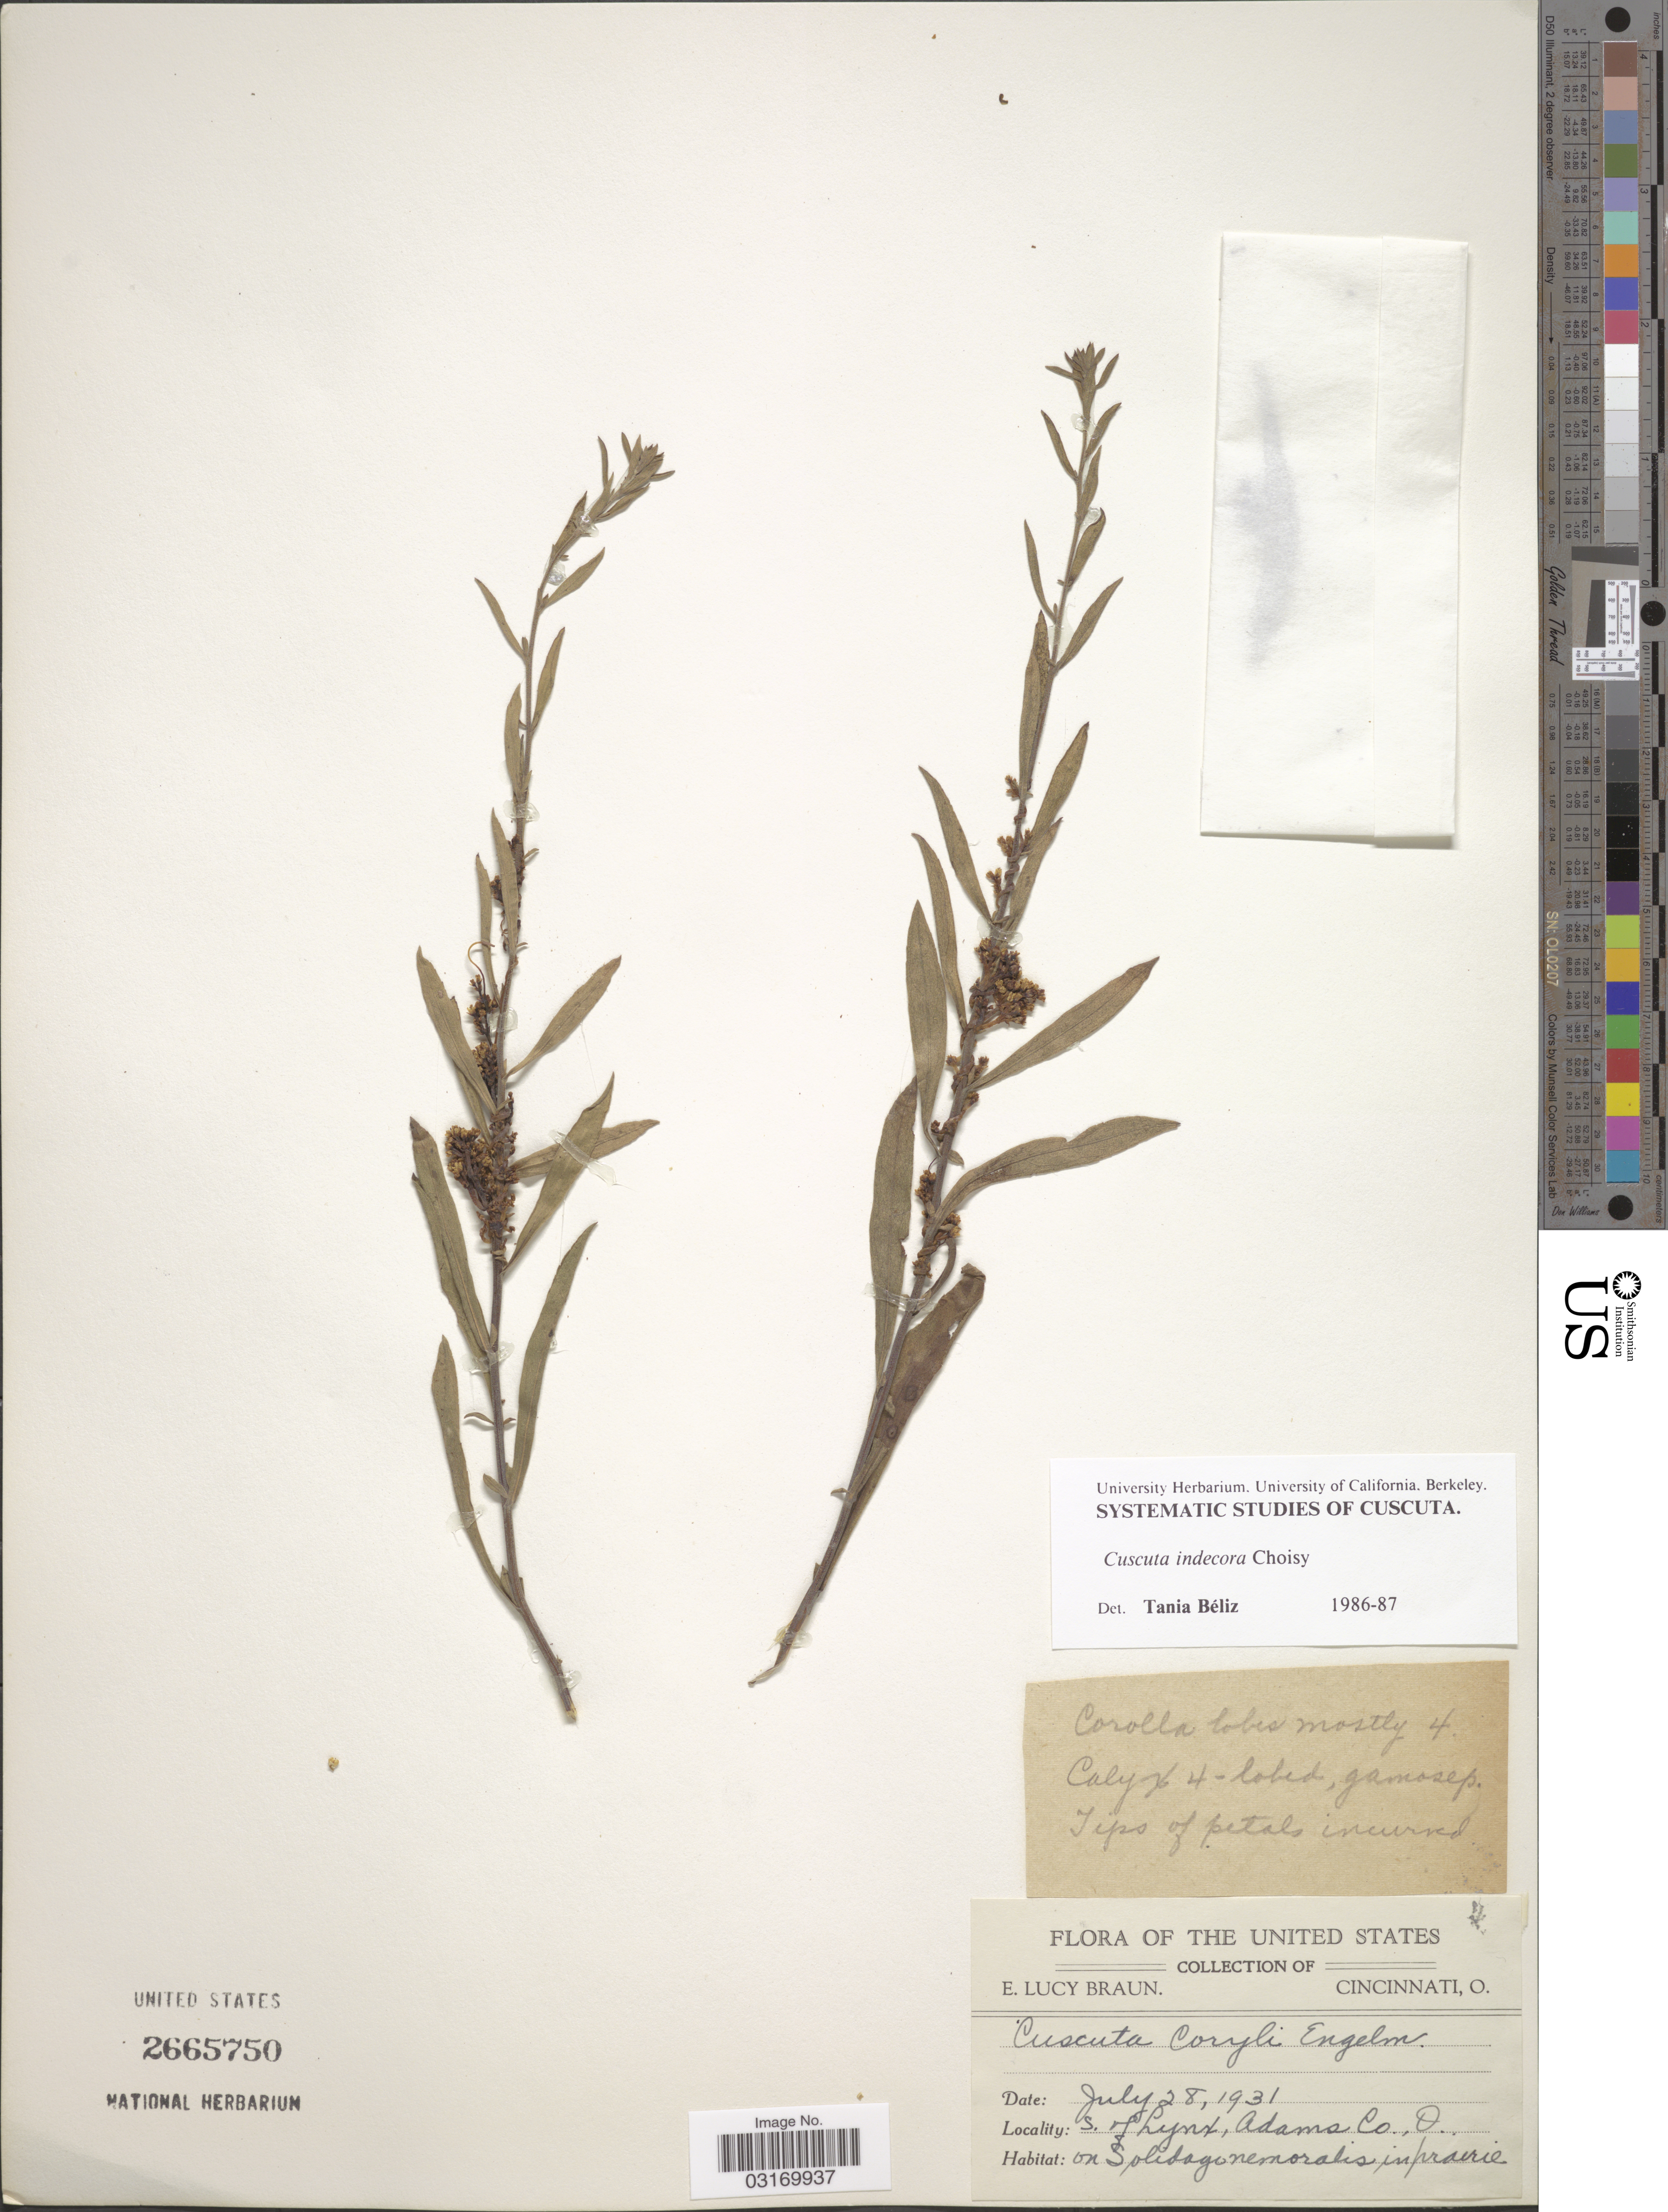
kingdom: Plantae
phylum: Tracheophyta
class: Magnoliopsida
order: Solanales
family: Convolvulaceae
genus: Cuscuta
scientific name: Cuscuta indecora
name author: Choisy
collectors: E. L. Braun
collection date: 1931-07-28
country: United States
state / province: Ohio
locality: S. of Lynx, Adams Co.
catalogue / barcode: US 2665750